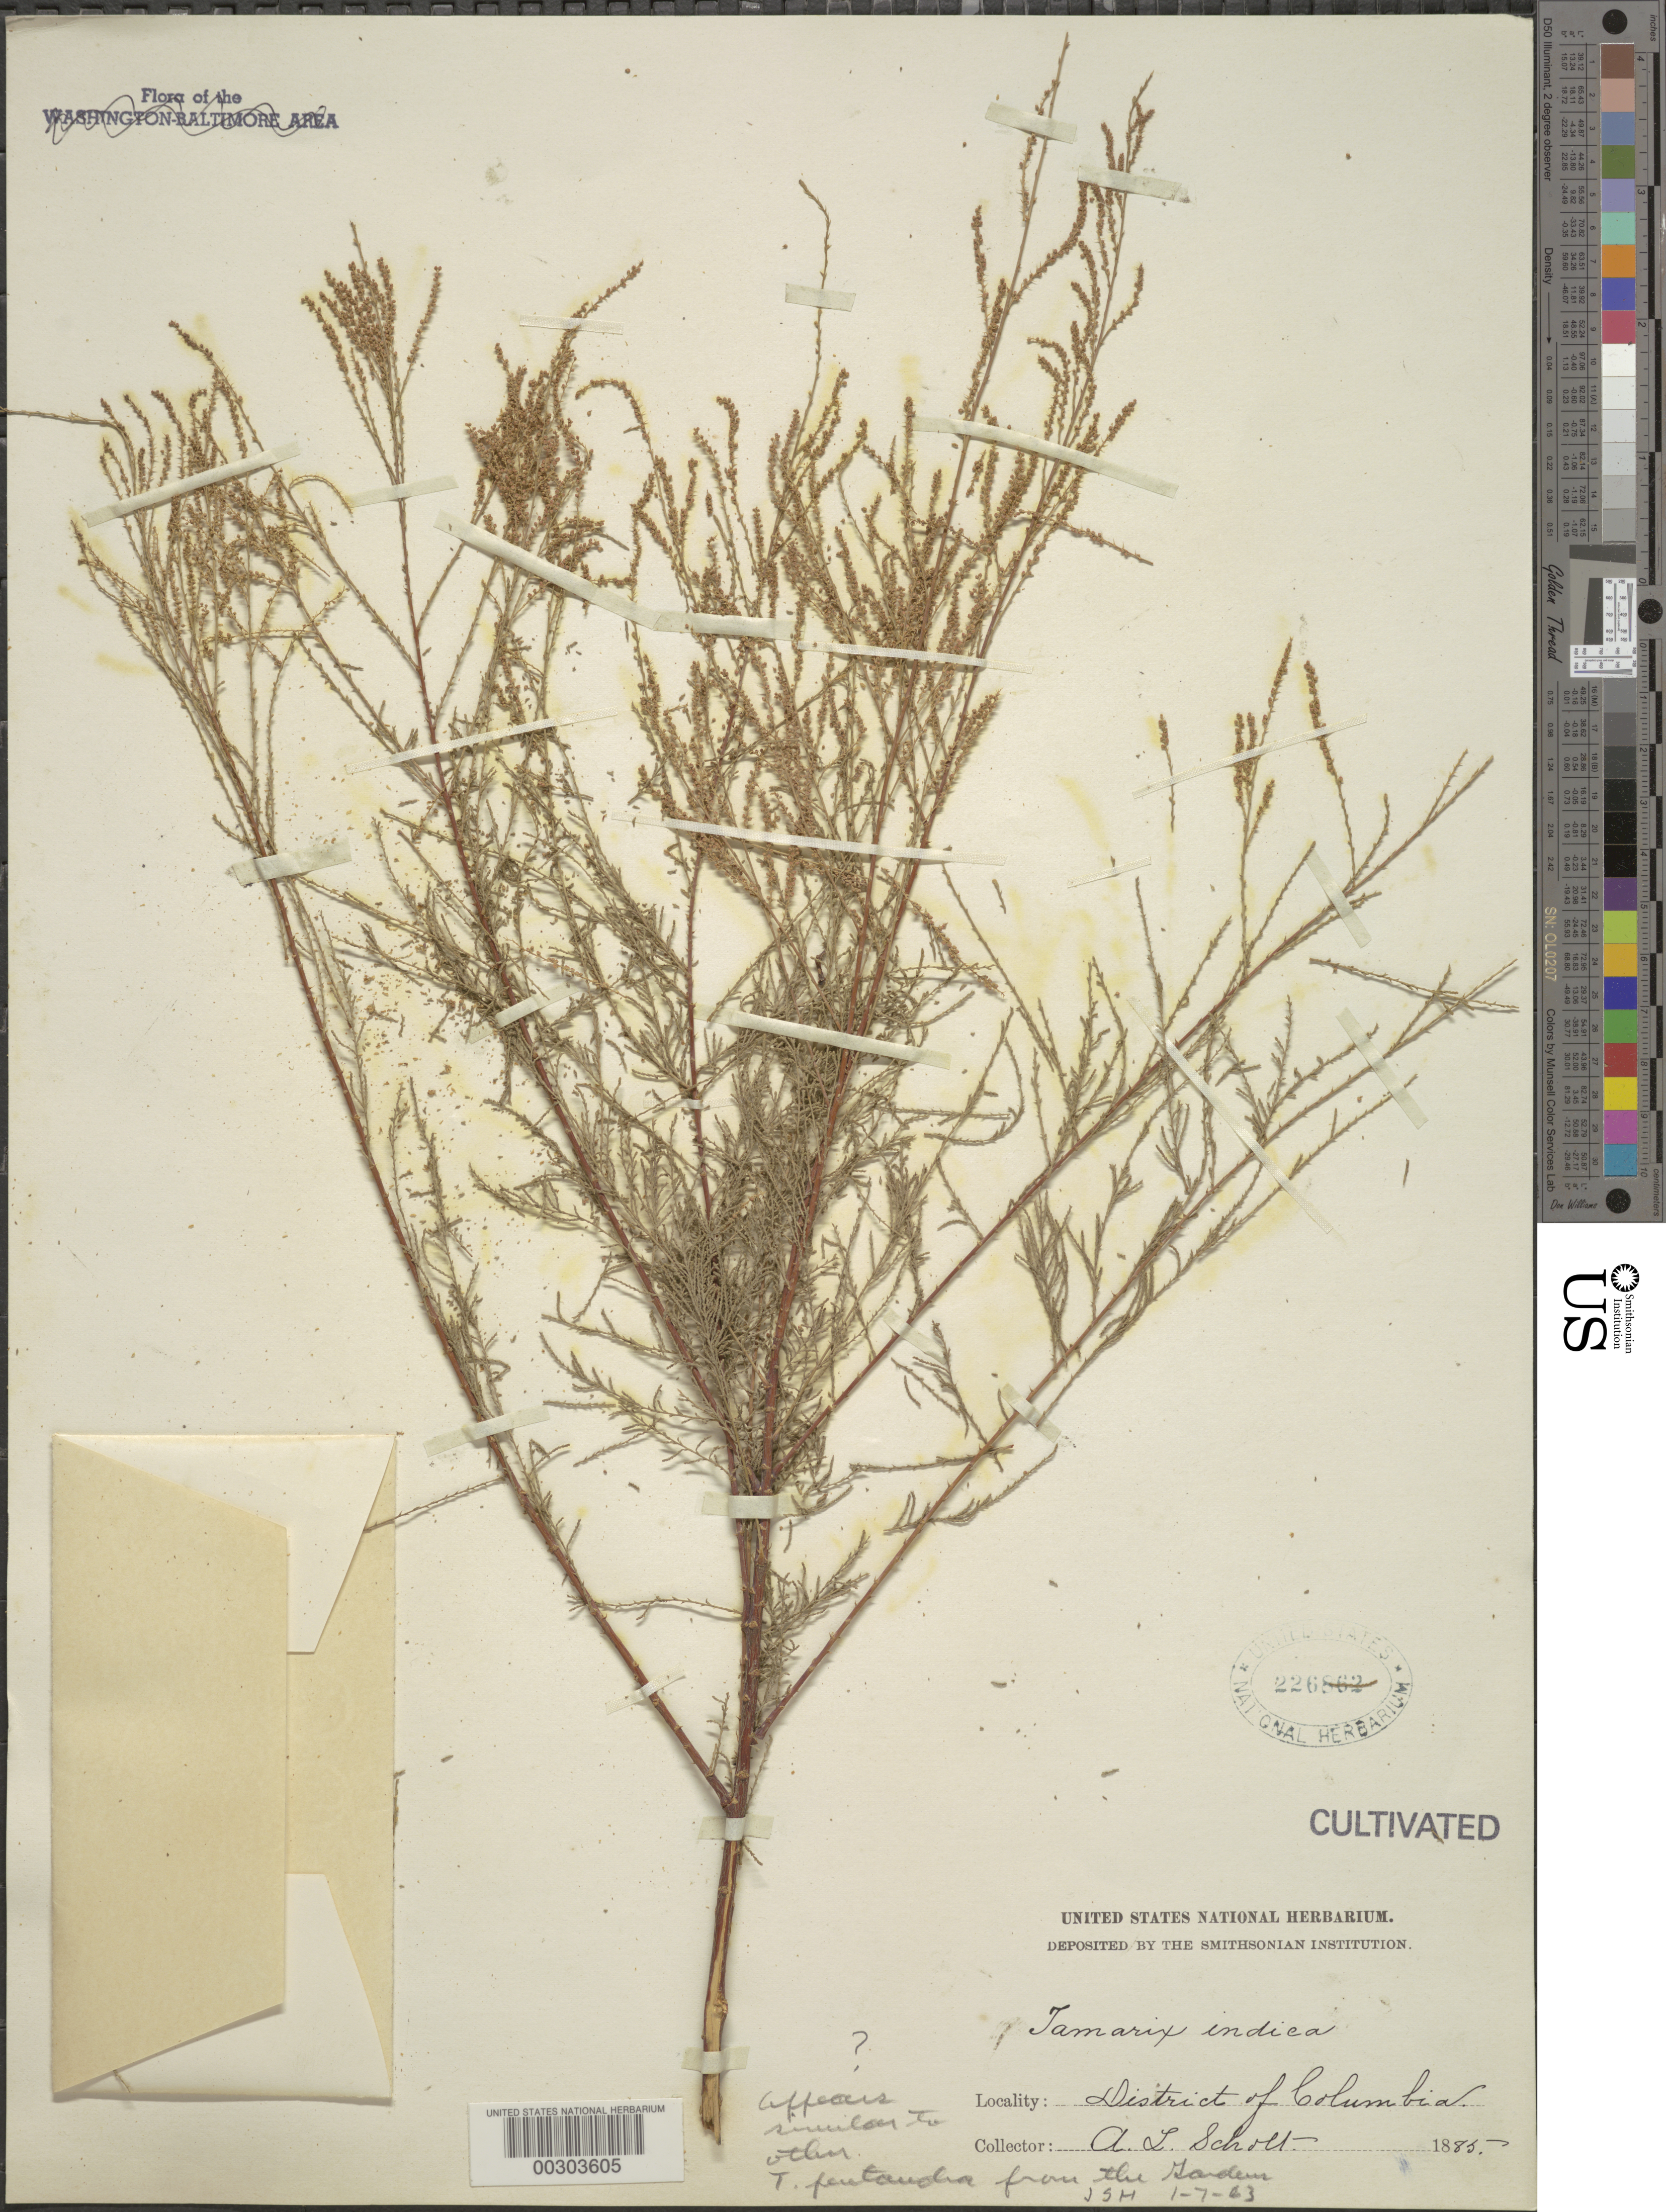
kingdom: Plantae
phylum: Tracheophyta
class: Magnoliopsida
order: Caryophyllales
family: Tamaricaceae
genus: Tamarix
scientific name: Tamarix pentandra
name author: Pall.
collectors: A. L. Schott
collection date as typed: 1885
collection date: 1885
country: United States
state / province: District of Columbia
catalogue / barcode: US 226862